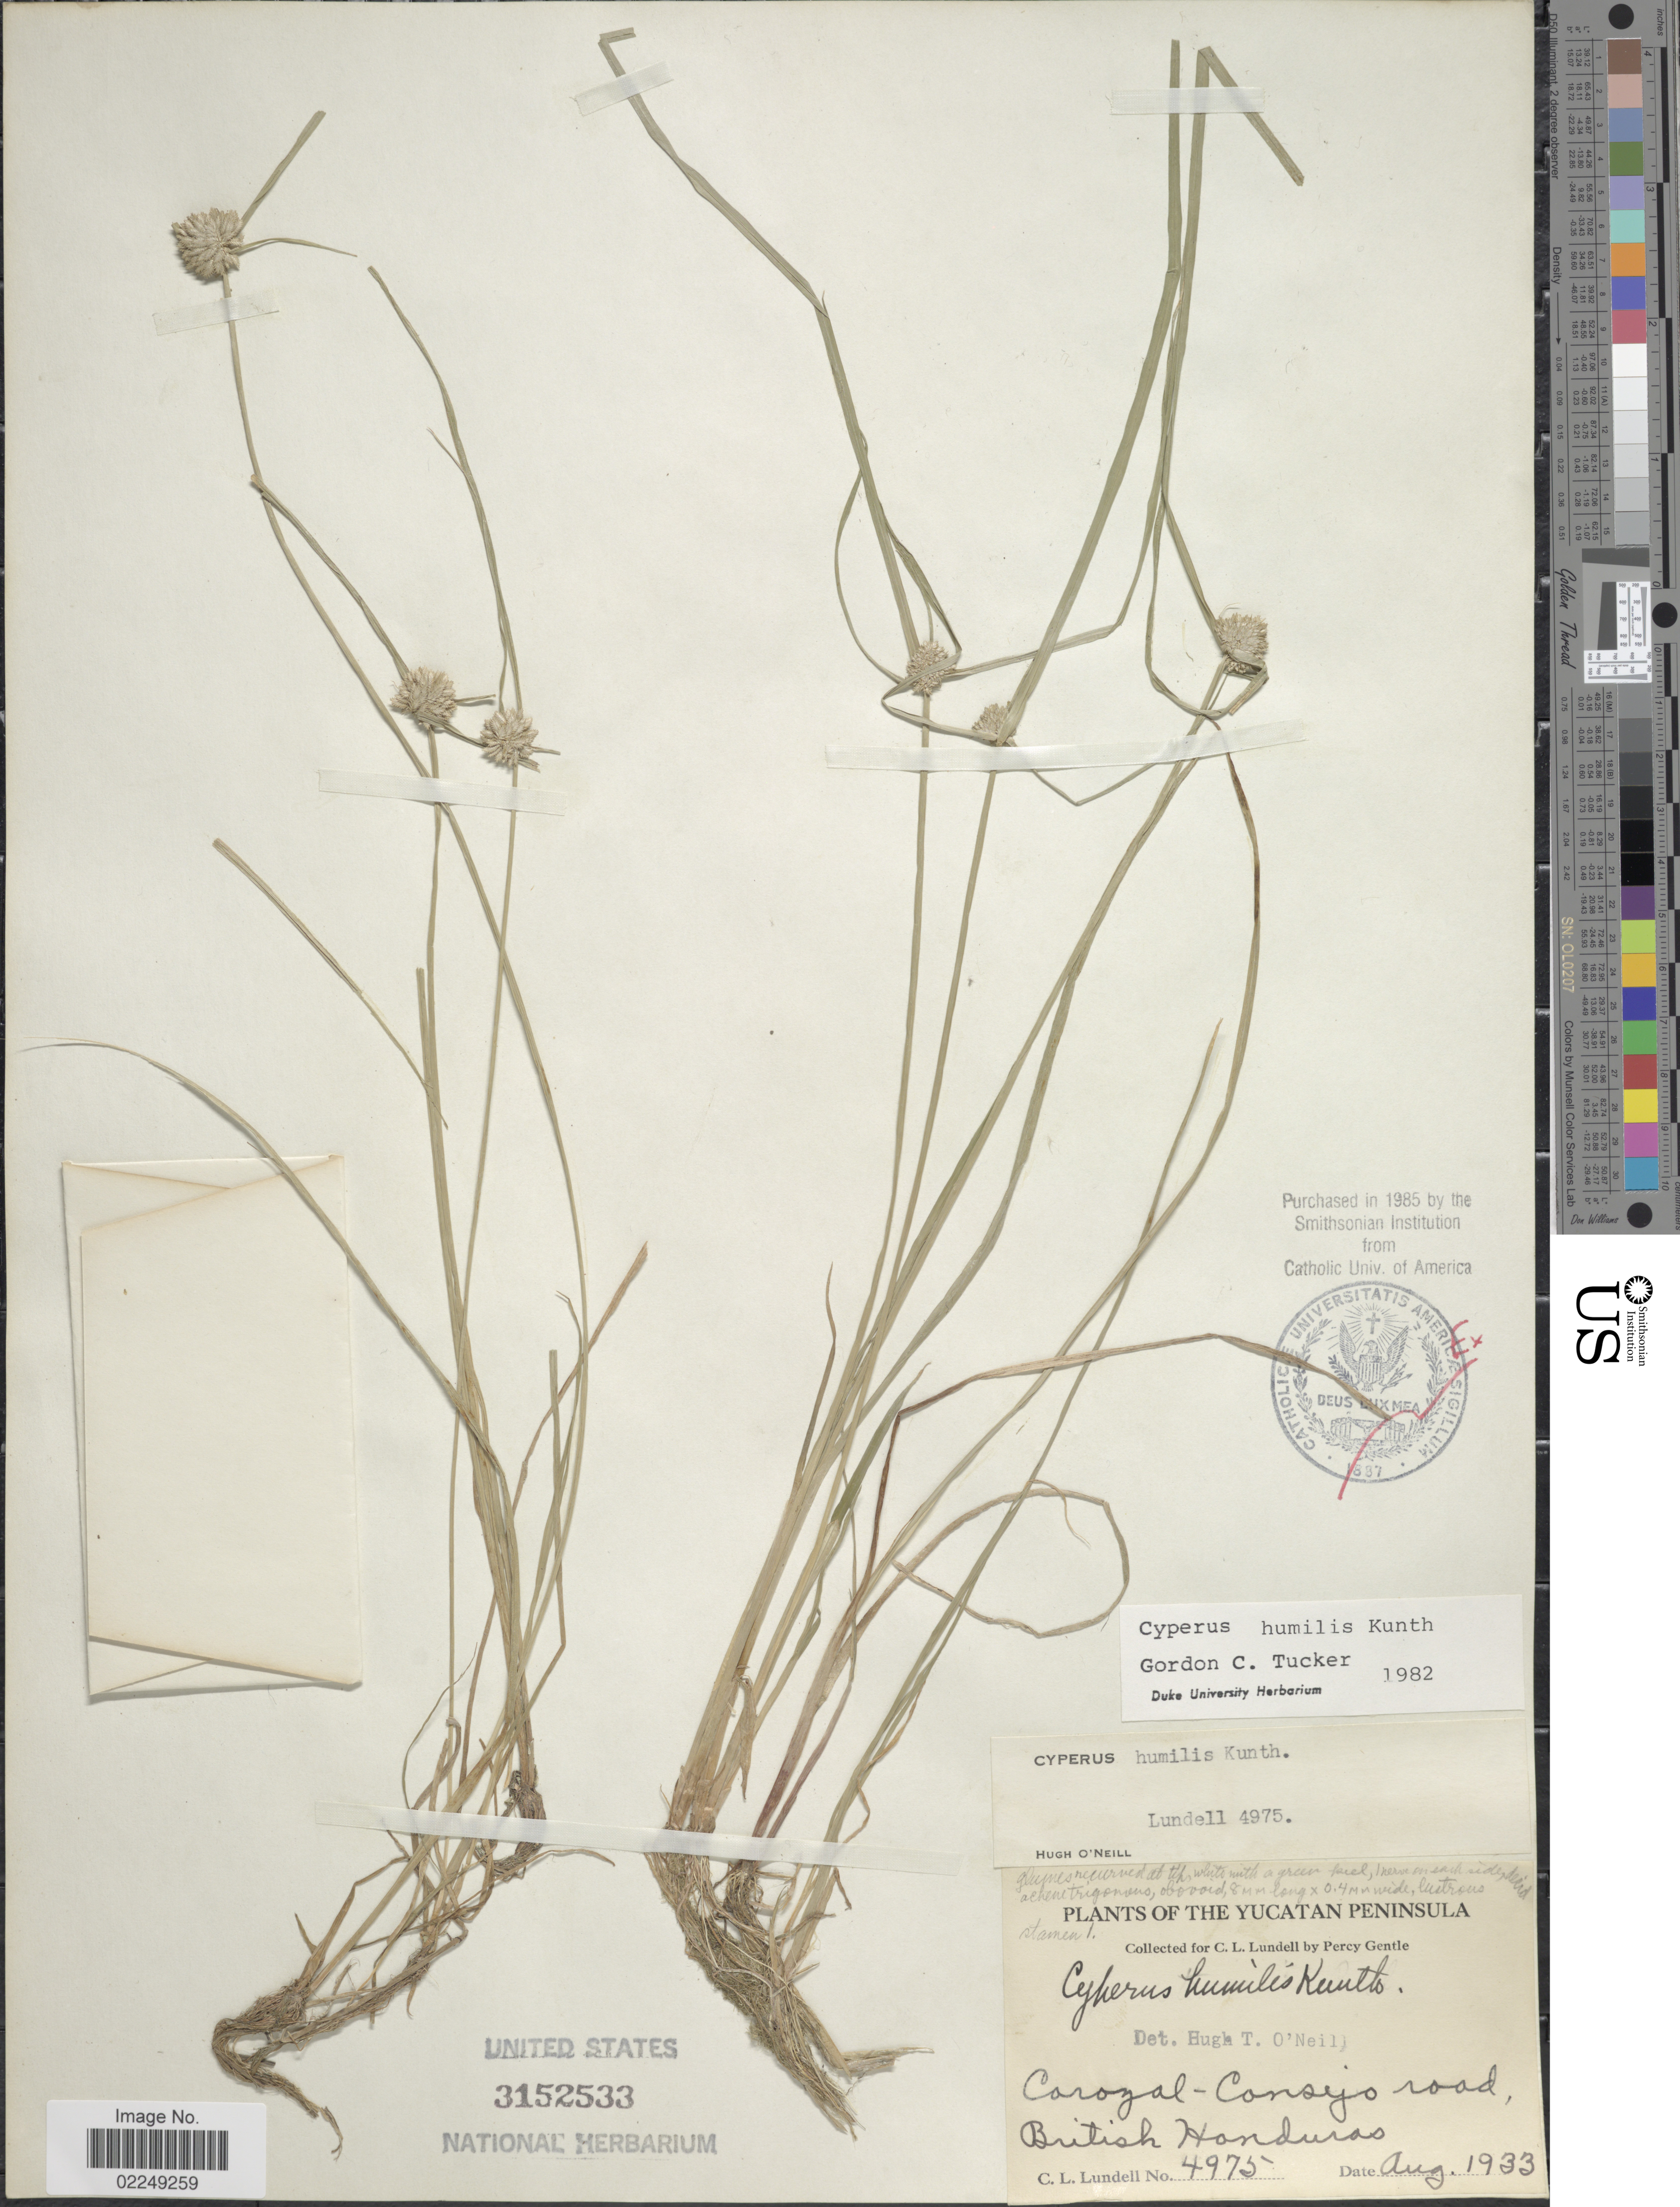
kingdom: Plantae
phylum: Tracheophyta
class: Liliopsida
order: Poales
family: Cyperaceae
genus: Cyperus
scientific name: Cyperus humilis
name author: Kunth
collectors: C. L. Lundell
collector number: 4975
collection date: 1933-08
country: Belize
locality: British Honduras, The Yucatan Peninsula, Corozal-Consyo road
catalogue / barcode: US 3152533